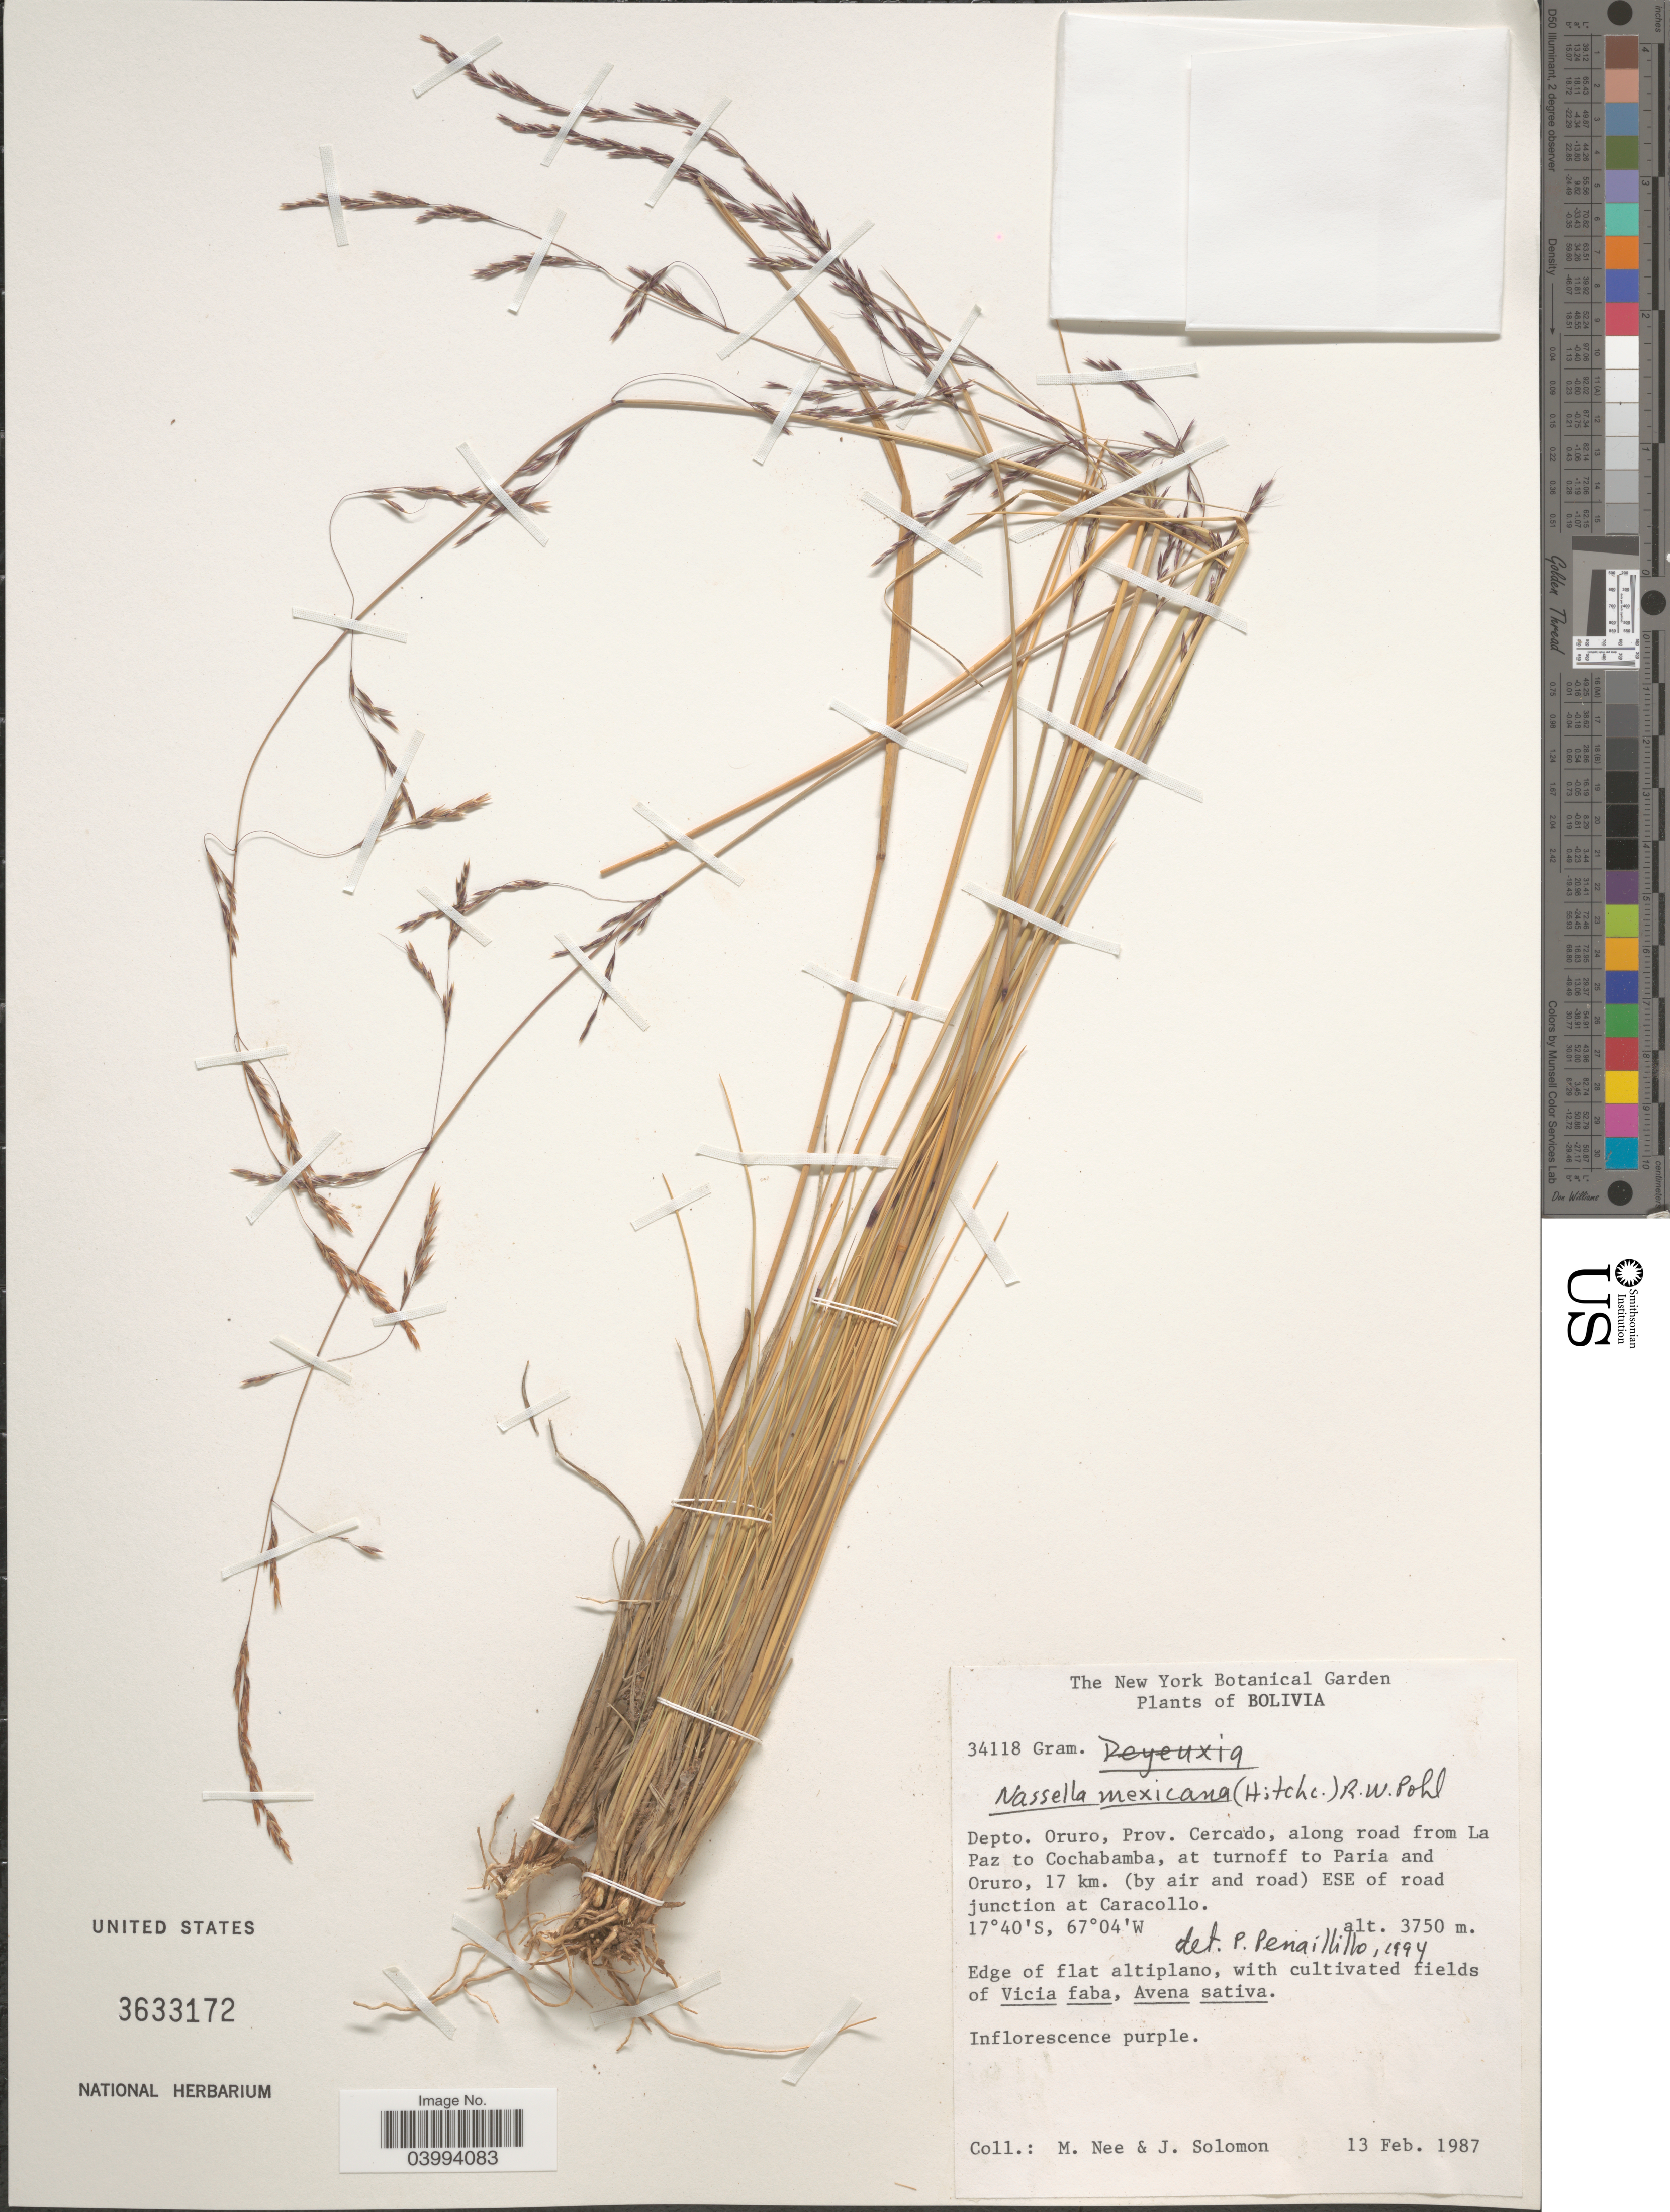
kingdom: Plantae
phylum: Tracheophyta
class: Liliopsida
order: Poales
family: Poaceae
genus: Nassella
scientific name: Nassella mexicana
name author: (Hitchc.) R.W. Pohl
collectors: M. Nee & J. Solomon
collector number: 34118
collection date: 1987-02-13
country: Bolivia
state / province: Oruro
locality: Depto. Oruro, Prov. Cercado, along road from La Paz to Cochabamba, at turnoff to Paria and Oruro, 17 km. (by air and road) ESE of road junction at Caracollo. Edge of flat altiplano, with cultivated fields of Vicia faba, Avena sativa.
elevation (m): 3750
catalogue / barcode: US 3633172